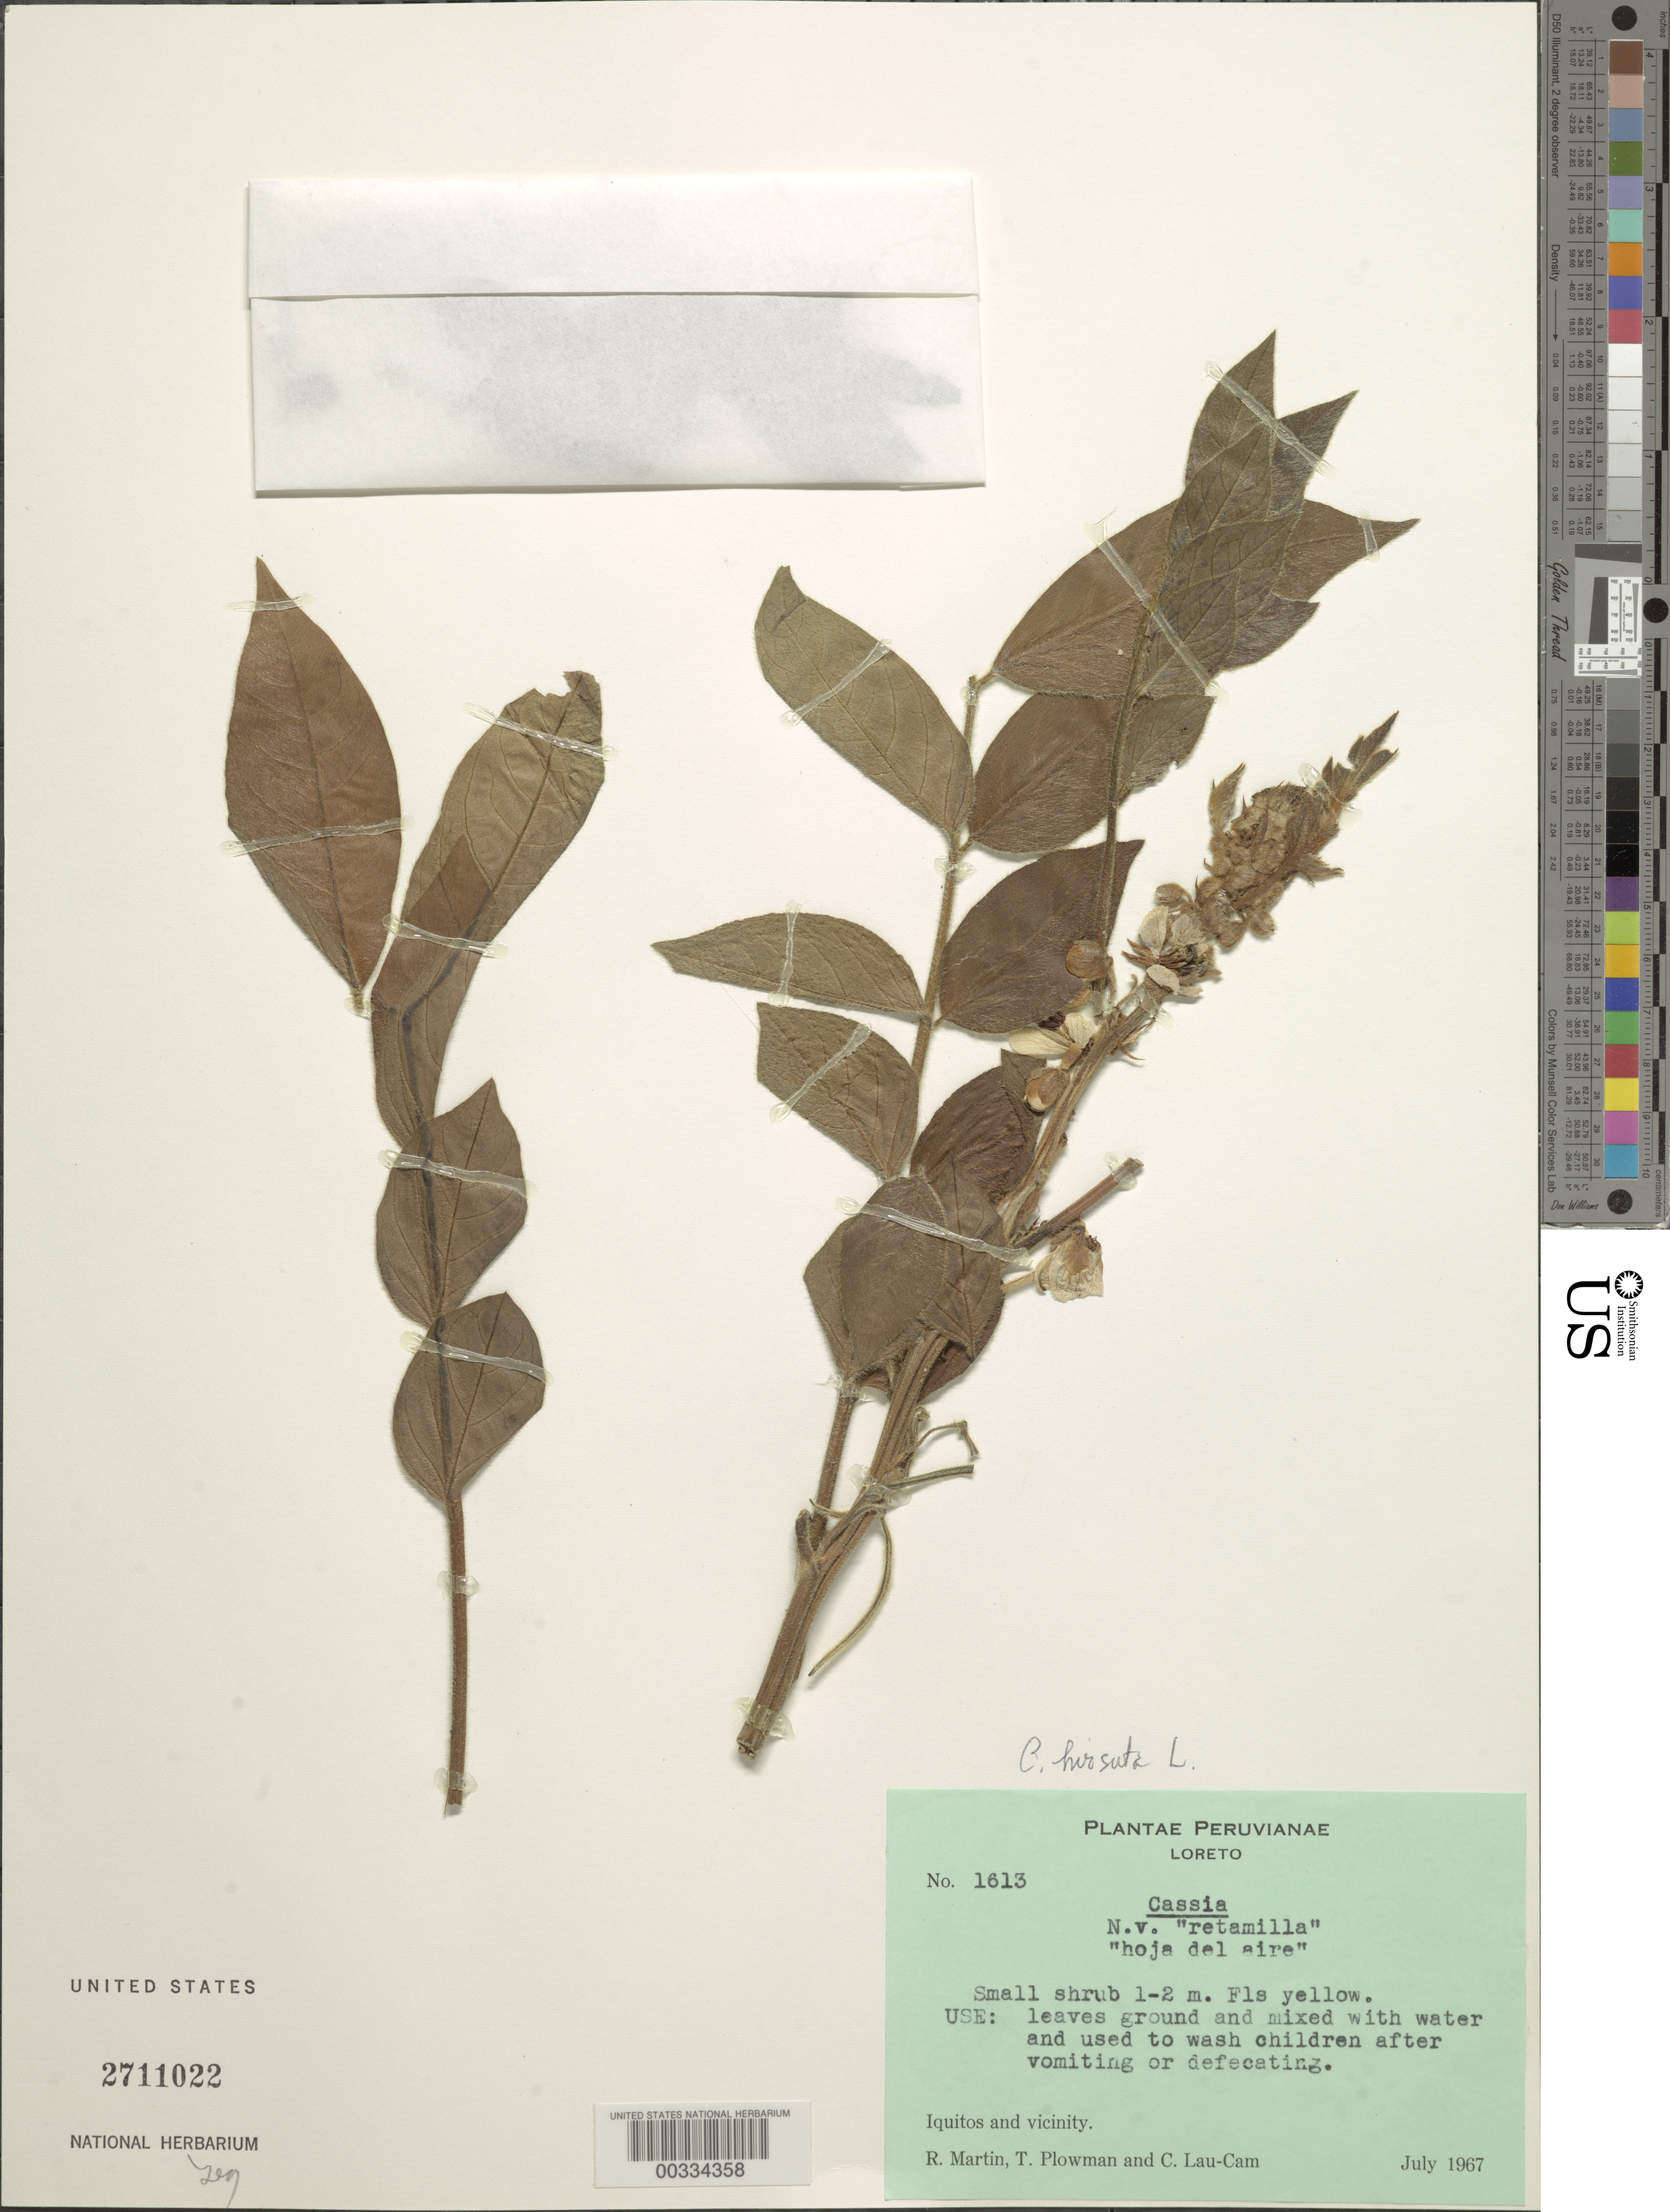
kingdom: Plantae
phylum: Tracheophyta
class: Magnoliopsida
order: Fabales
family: Fabaceae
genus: Senna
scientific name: Senna hirsuta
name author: (L.) H.S. Irwin & Barneby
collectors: R. Martin, T. Plowman & C. Lau-cam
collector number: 1613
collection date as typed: Jul 1967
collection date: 1967-07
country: Peru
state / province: Loreto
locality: Iquitos and vicinity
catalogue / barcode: US 2711022